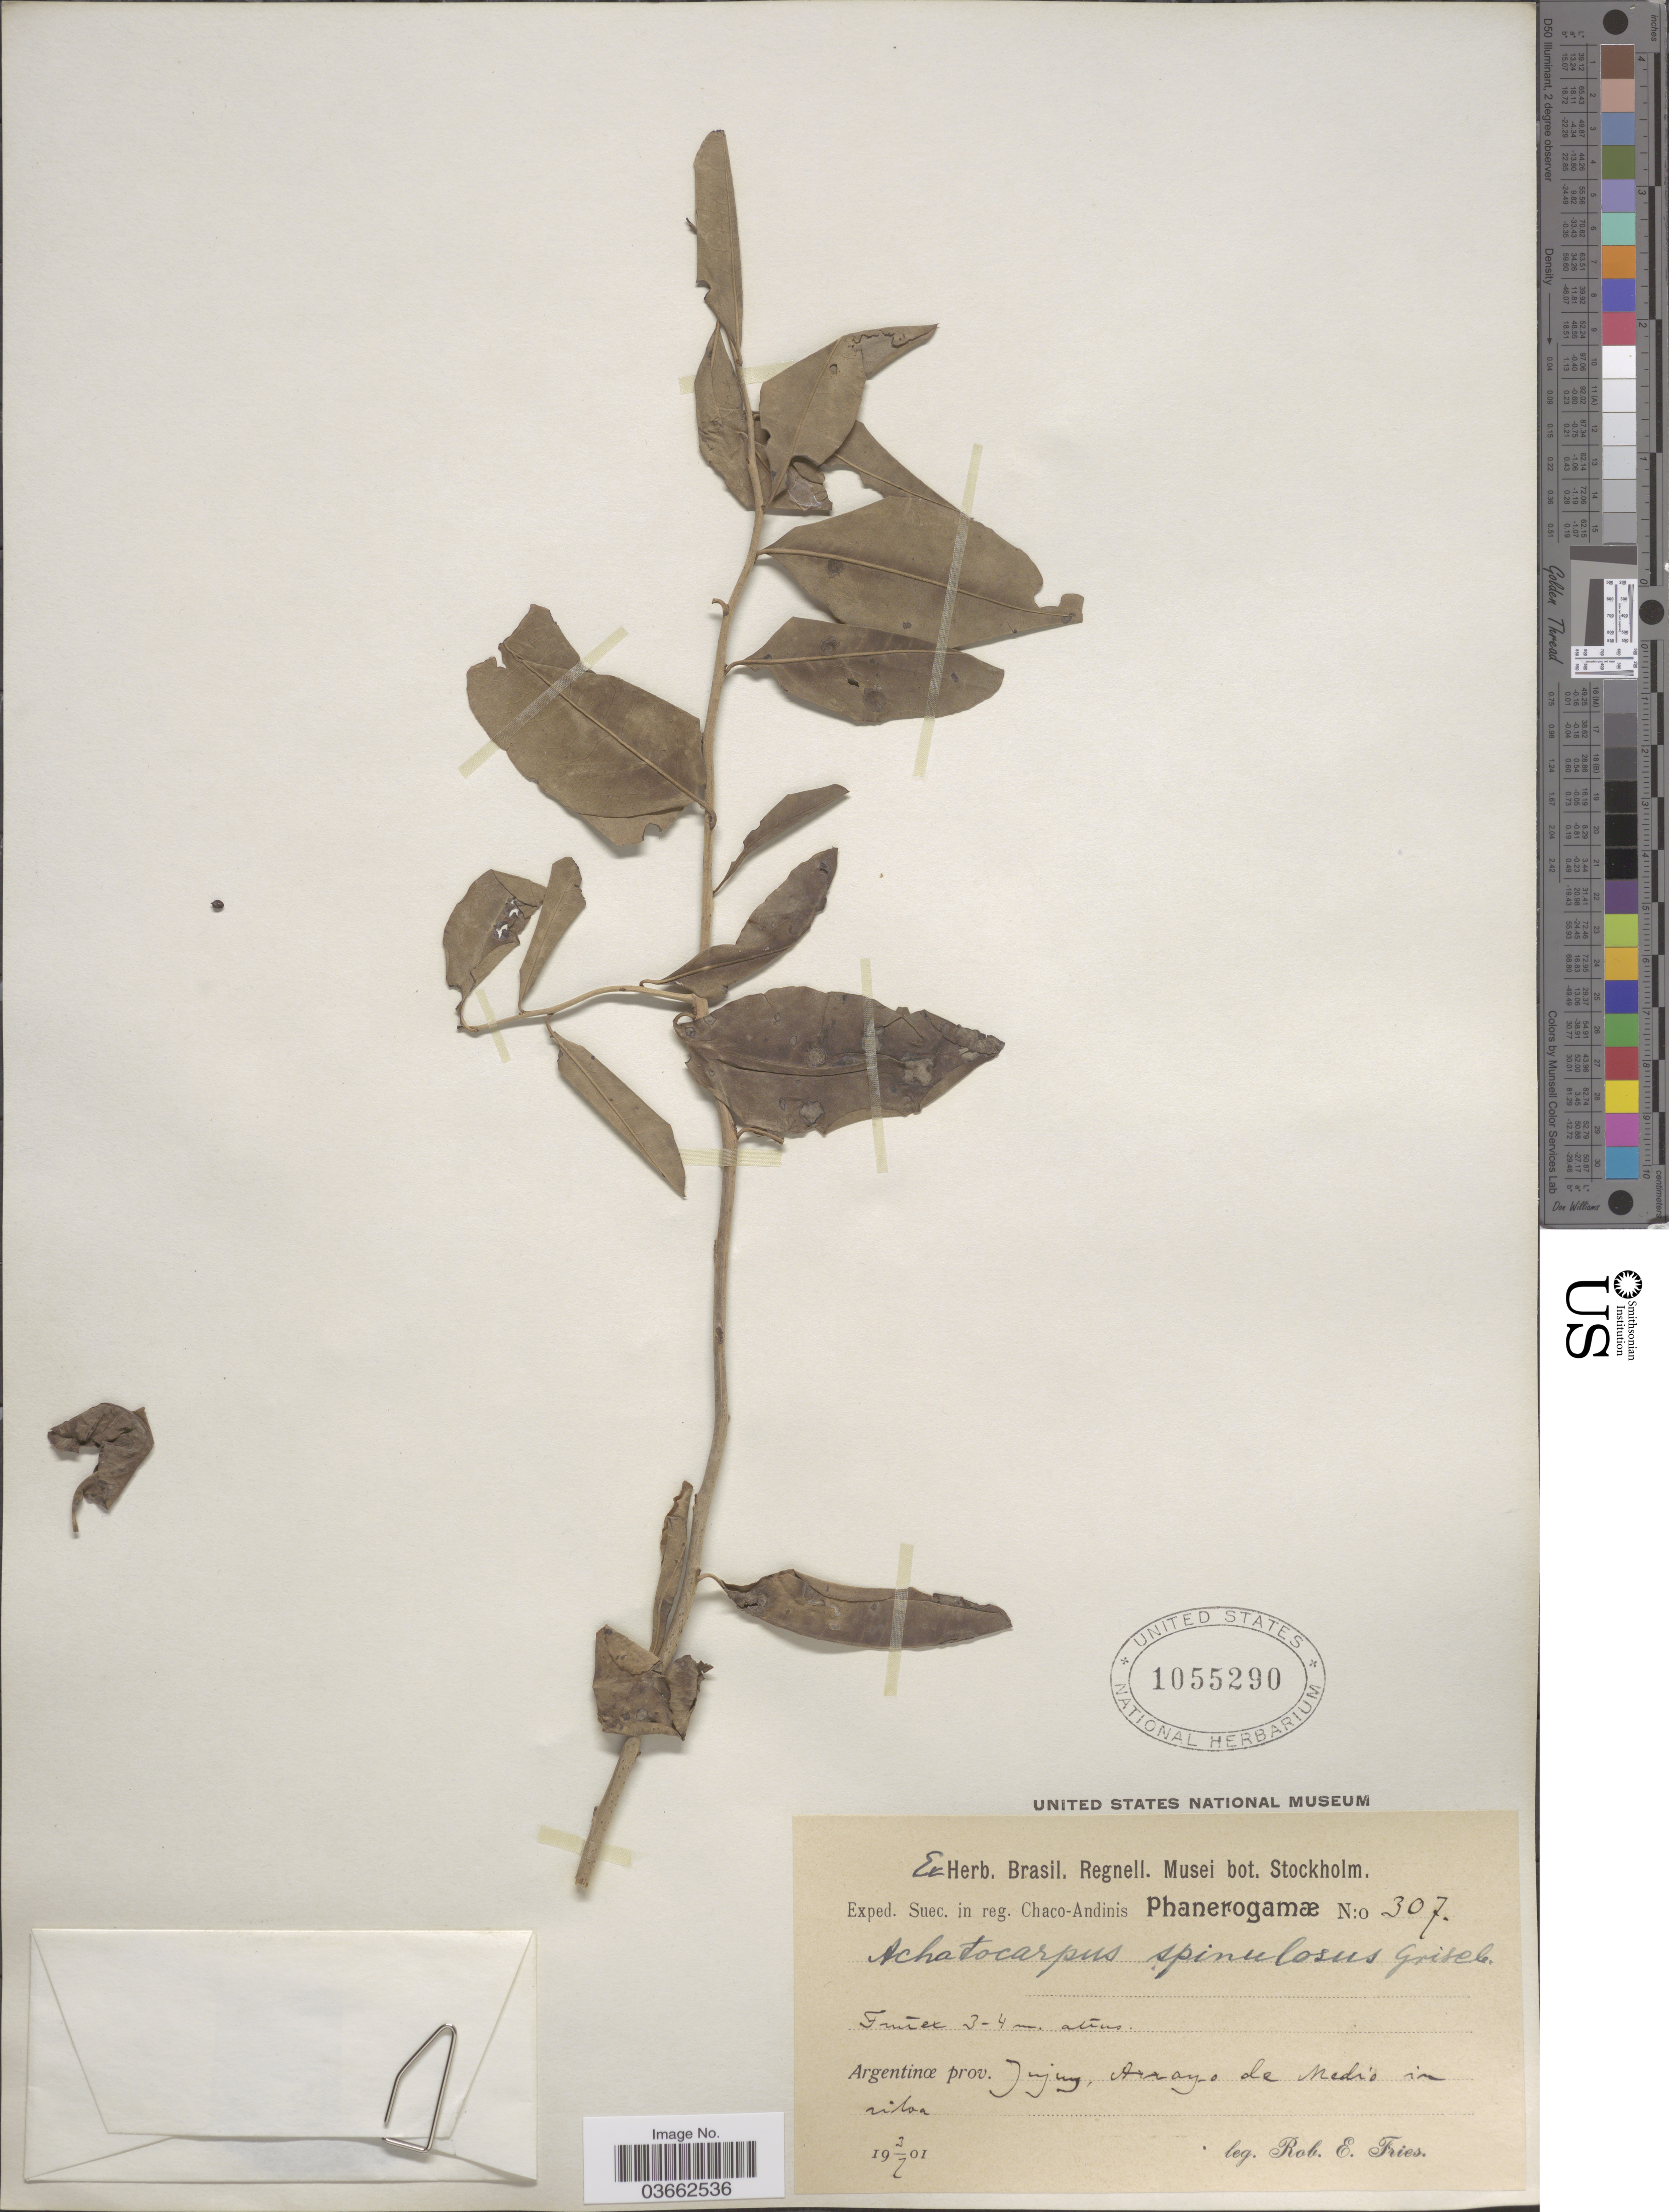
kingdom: Plantae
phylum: Tracheophyta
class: Magnoliopsida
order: Caryophyllales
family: Achatocarpaceae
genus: Achatocarpus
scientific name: Achatocarpus spinulosus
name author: Griseb.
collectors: R. E. Fries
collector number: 307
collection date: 1901-07-03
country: Argentina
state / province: Jujuy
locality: Arroyo de Medio in riloa.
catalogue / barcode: US 1055290